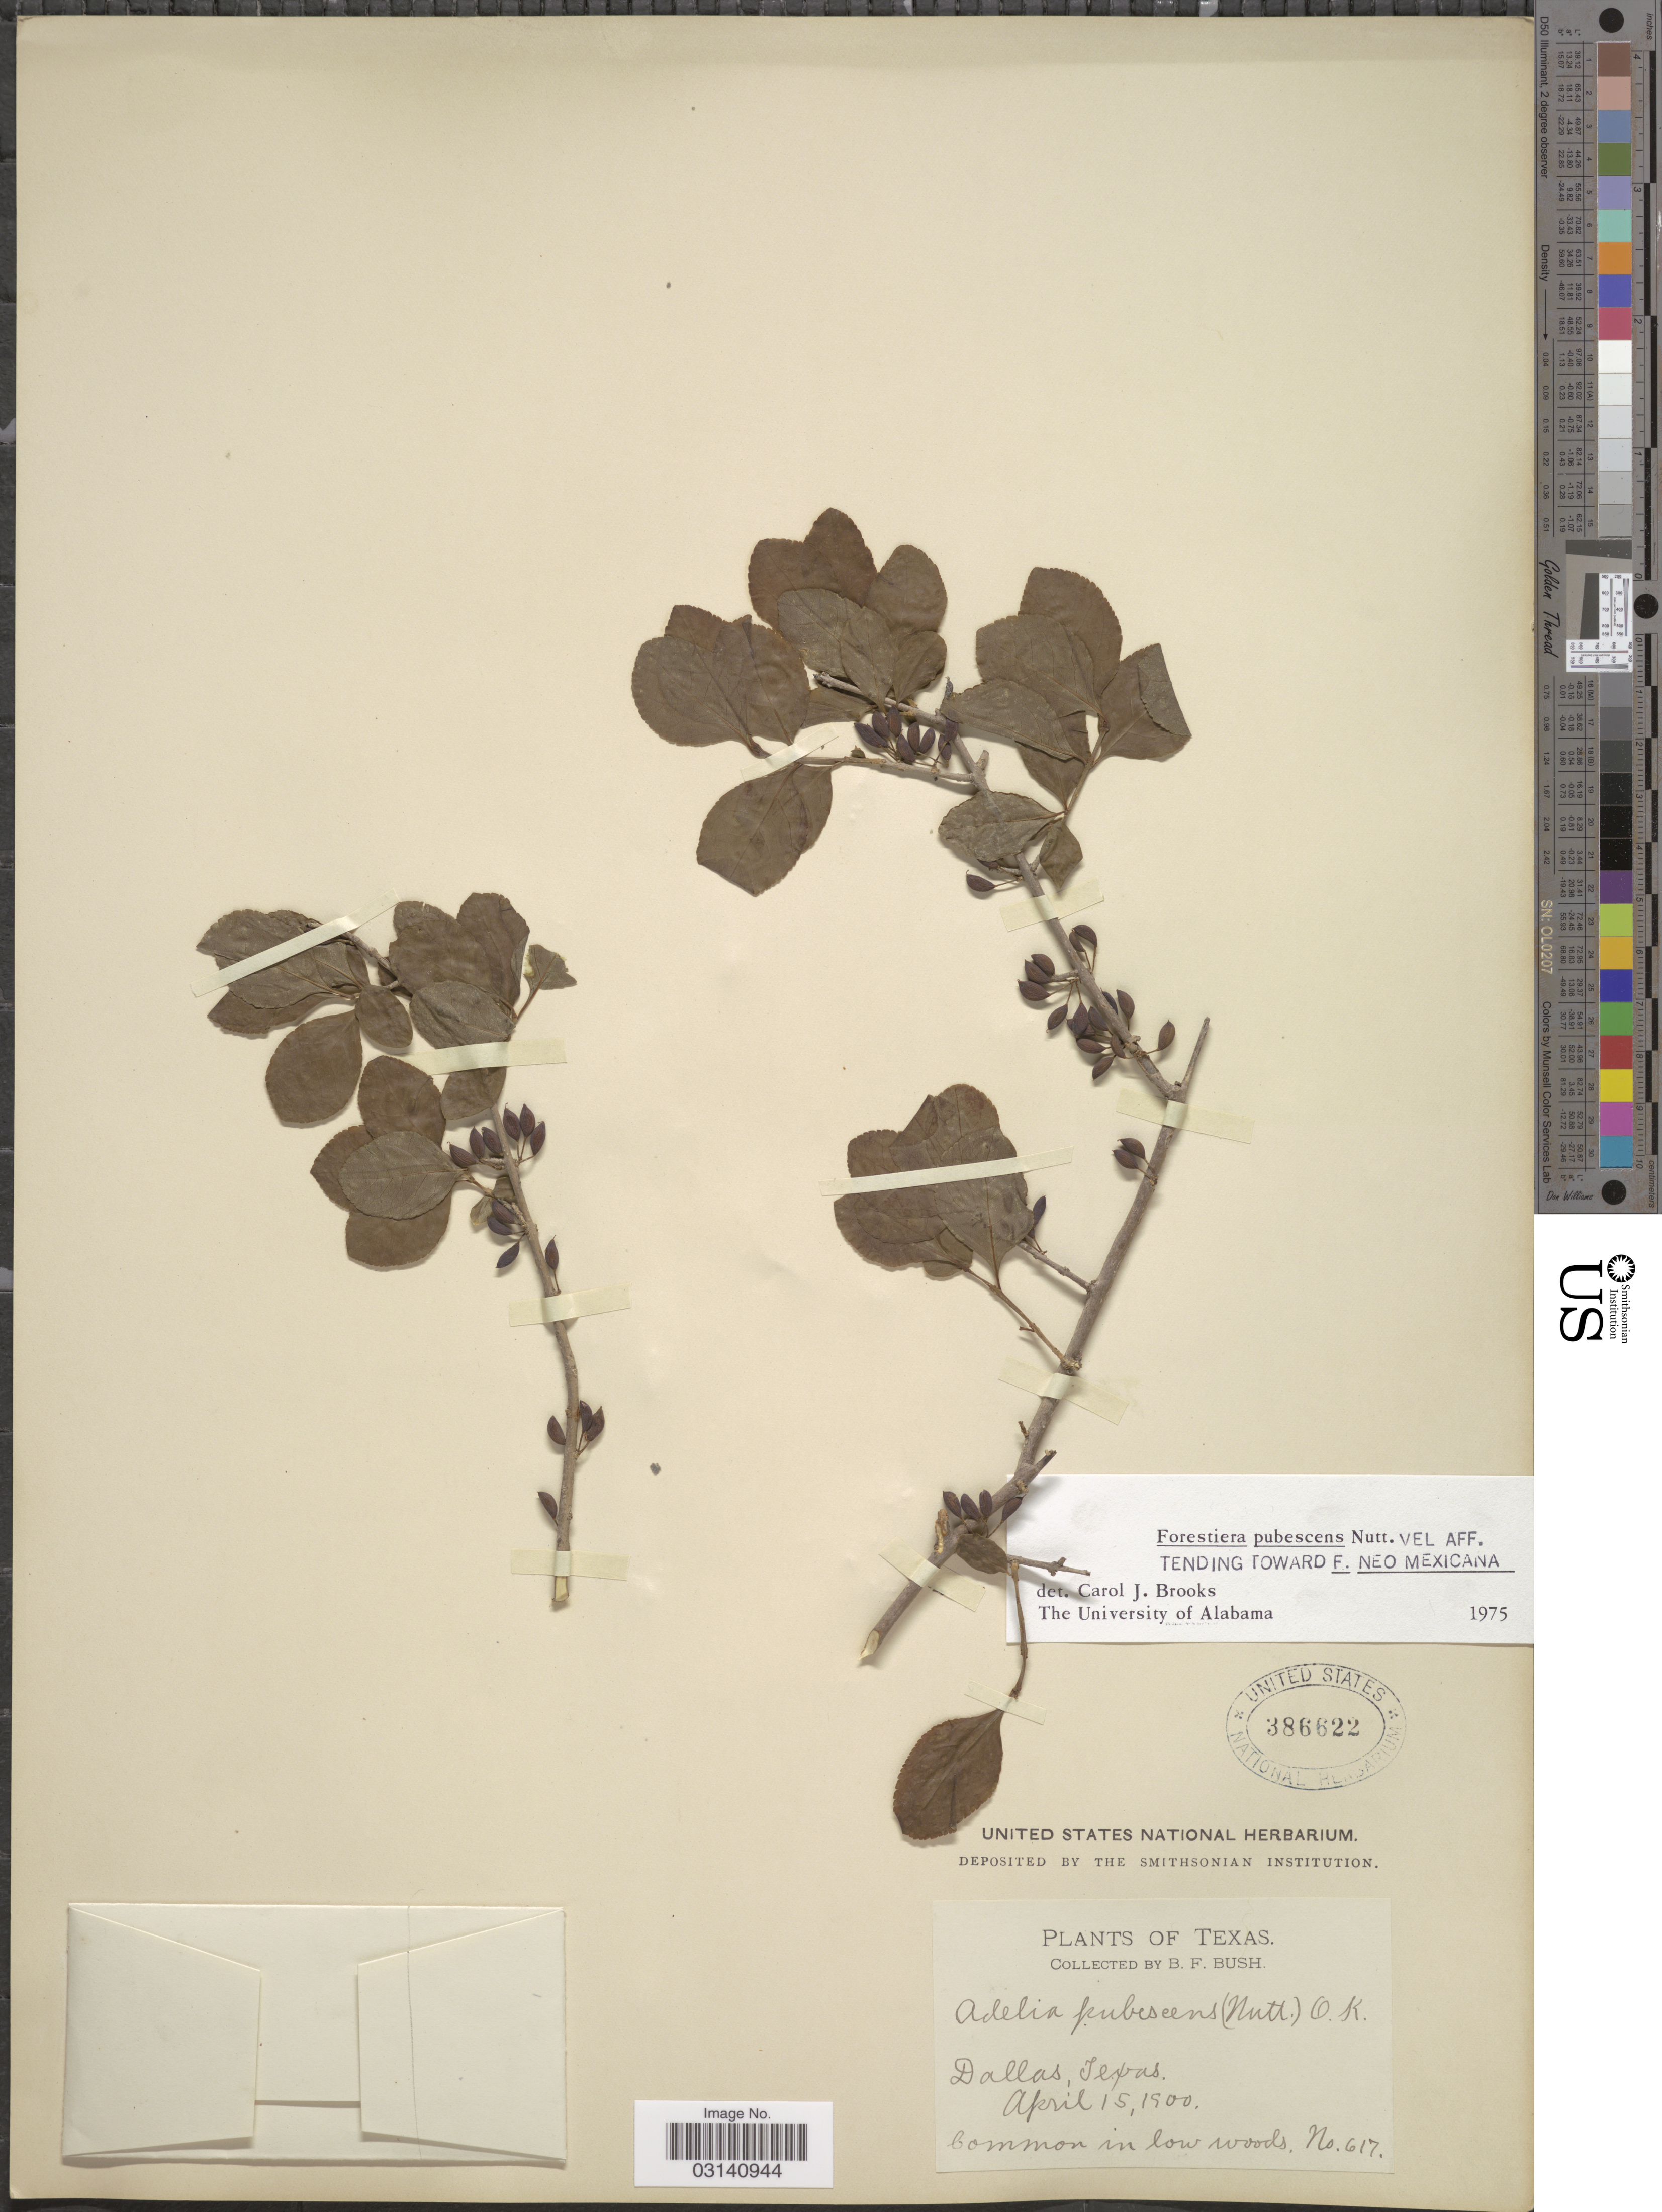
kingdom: Plantae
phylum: Tracheophyta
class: Magnoliopsida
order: Lamiales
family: Oleaceae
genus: Forestiera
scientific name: Forestiera pubescens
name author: Nutt.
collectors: B. F. Bush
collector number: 617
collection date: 1900-04-15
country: United States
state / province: Texas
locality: Dallas.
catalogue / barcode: US 386622